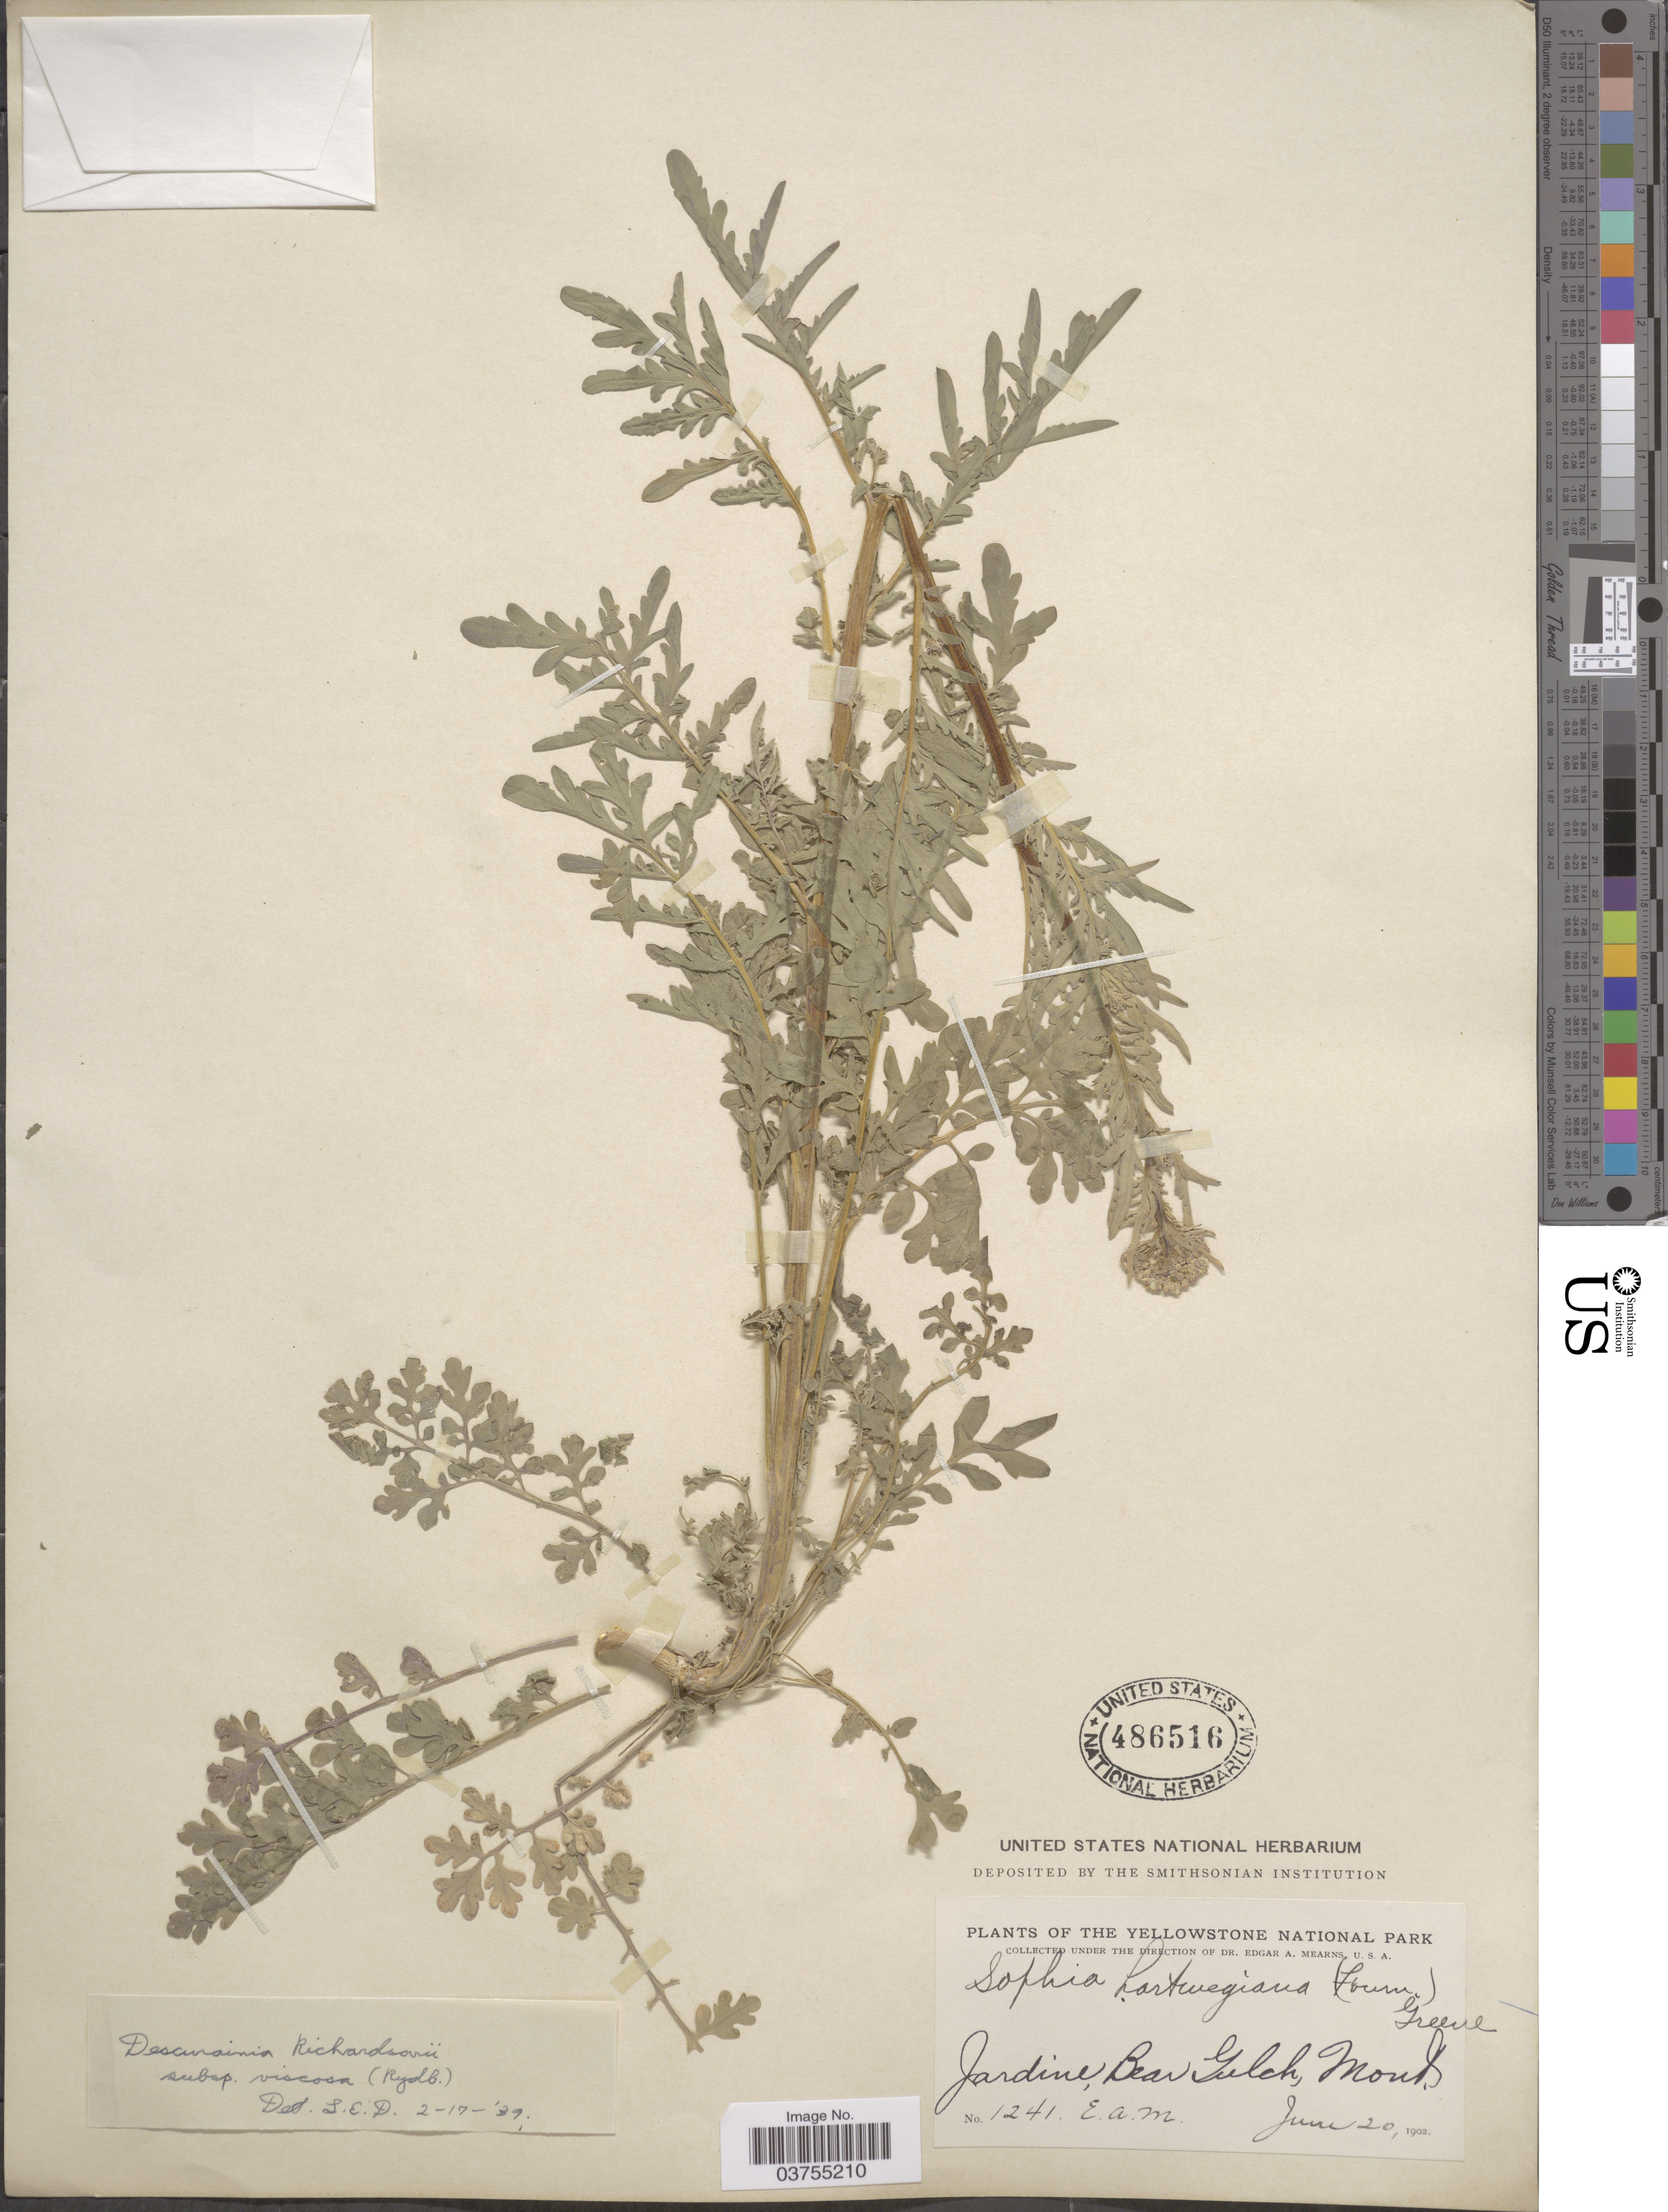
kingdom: Plantae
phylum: Tracheophyta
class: Magnoliopsida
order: Brassicales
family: Brassicaceae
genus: Descurainia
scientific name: Descurainia richardsonii subsp. viscosa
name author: (Rydb.) Detling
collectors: E. A. Mearns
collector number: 1241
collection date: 1902-06-20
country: United States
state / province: Montana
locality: The Yellowstone National Park. Jardine, Bear Gulch.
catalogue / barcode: US 486516